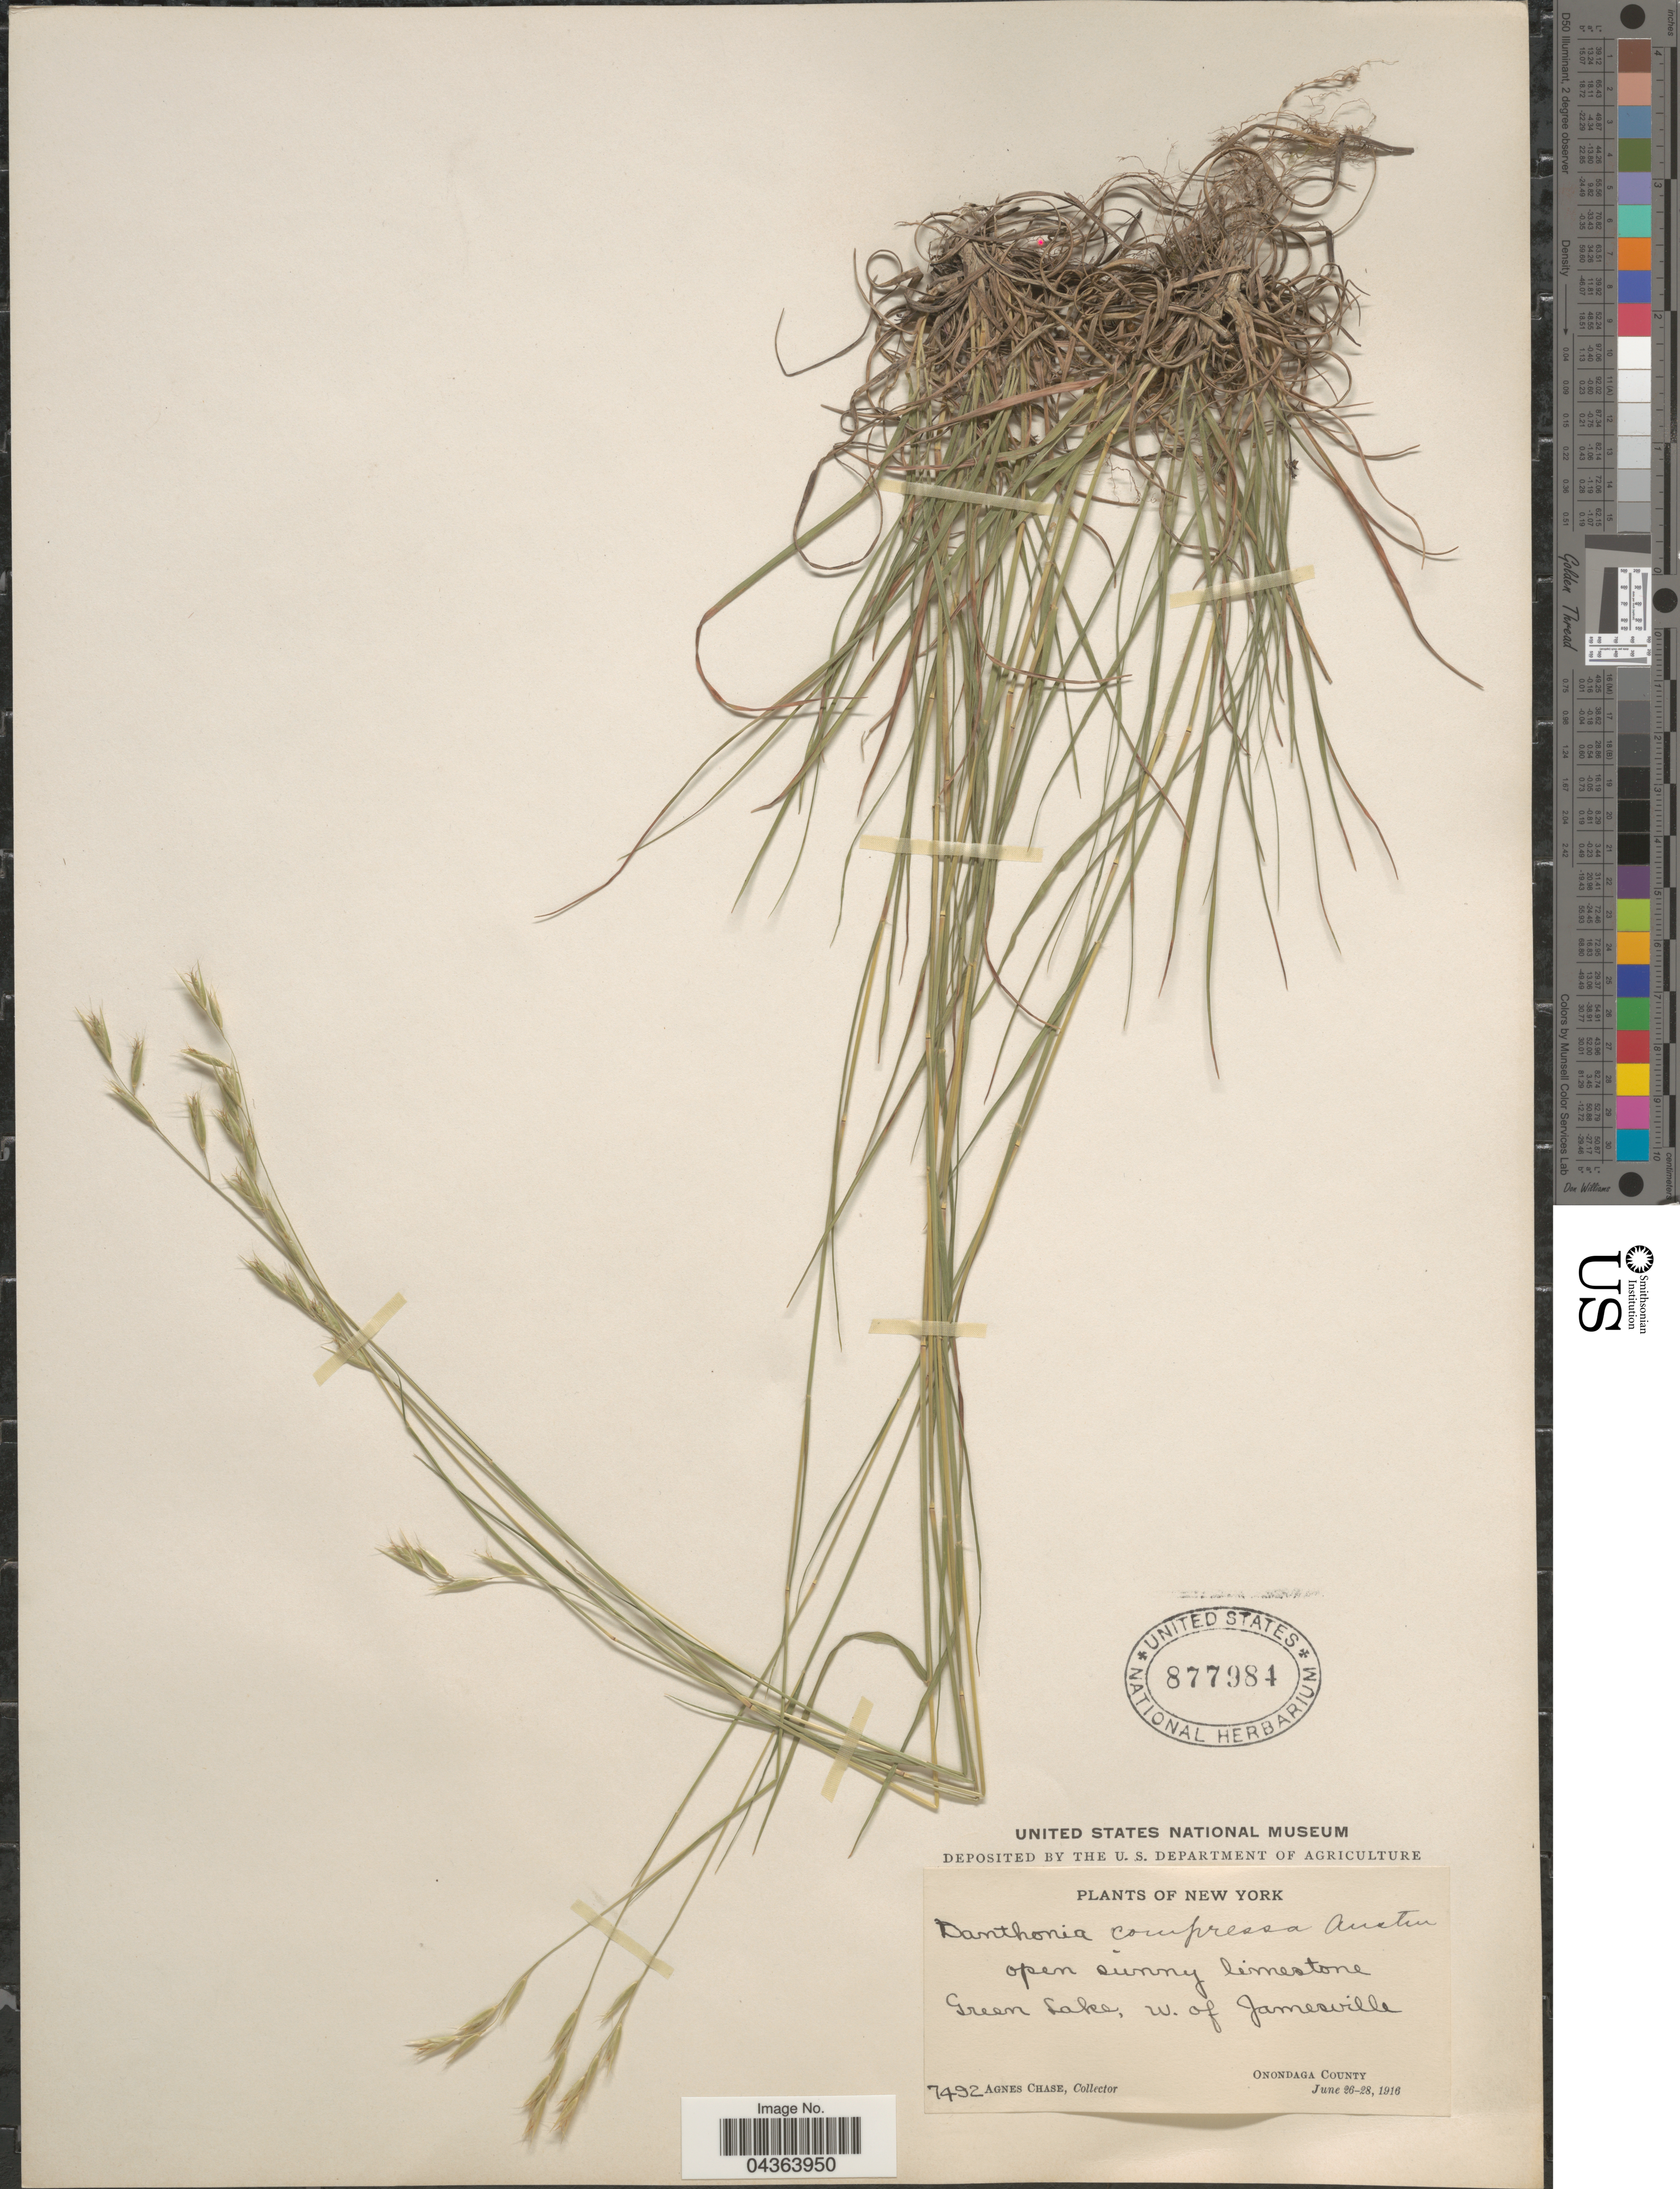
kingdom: Plantae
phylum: Tracheophyta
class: Liliopsida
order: Poales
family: Poaceae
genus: Danthonia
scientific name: Danthonia spicata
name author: (L.) P. Beauv. ex Roem. & Schult.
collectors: A. Chase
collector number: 7492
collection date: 1916-06-26/1916-06-28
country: United States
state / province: New York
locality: Green Lake, w. of Jamesville. Onondaga County.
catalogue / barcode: US 877984